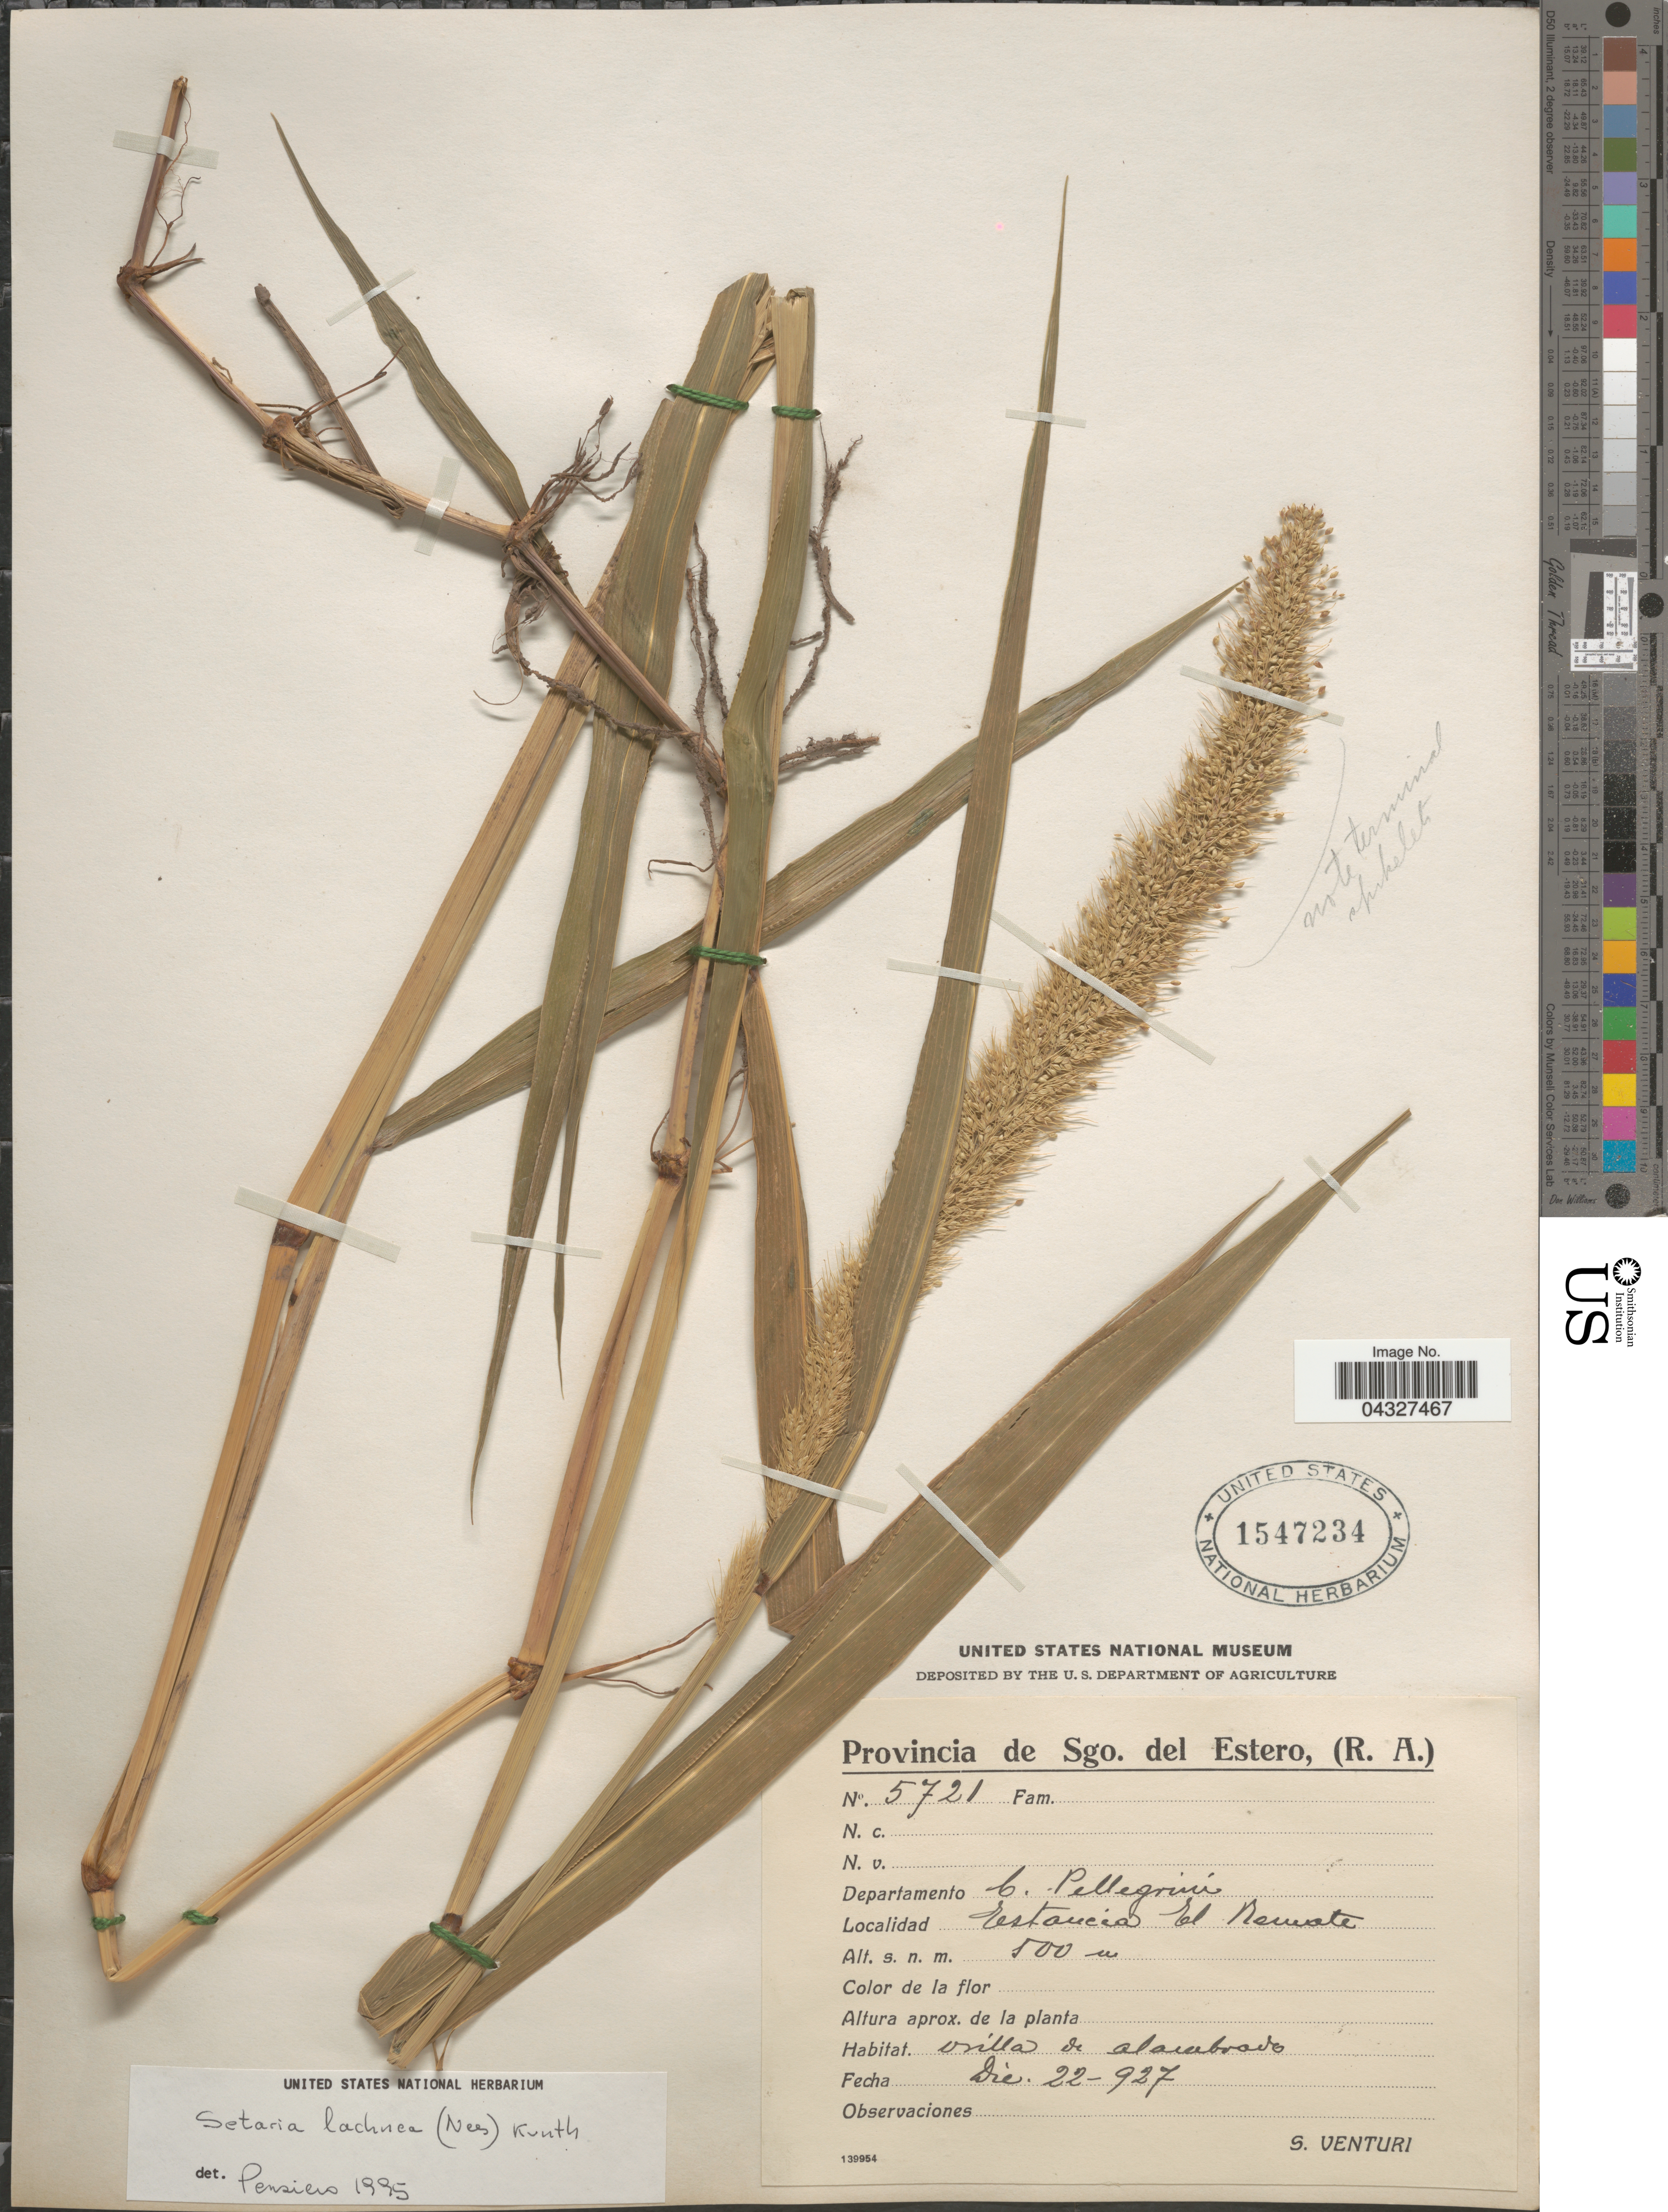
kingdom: Plantae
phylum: Tracheophyta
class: Liliopsida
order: Poales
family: Poaceae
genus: Setaria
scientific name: Setaria lachnea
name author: (Nees) Kunth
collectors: S. Venturi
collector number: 5721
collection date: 1927-12-22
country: Argentina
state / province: Santiago del Estero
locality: Sgo. del Estero. Departamento C. Pellegrini. Estancia El Remate.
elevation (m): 500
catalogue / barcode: US 1547234